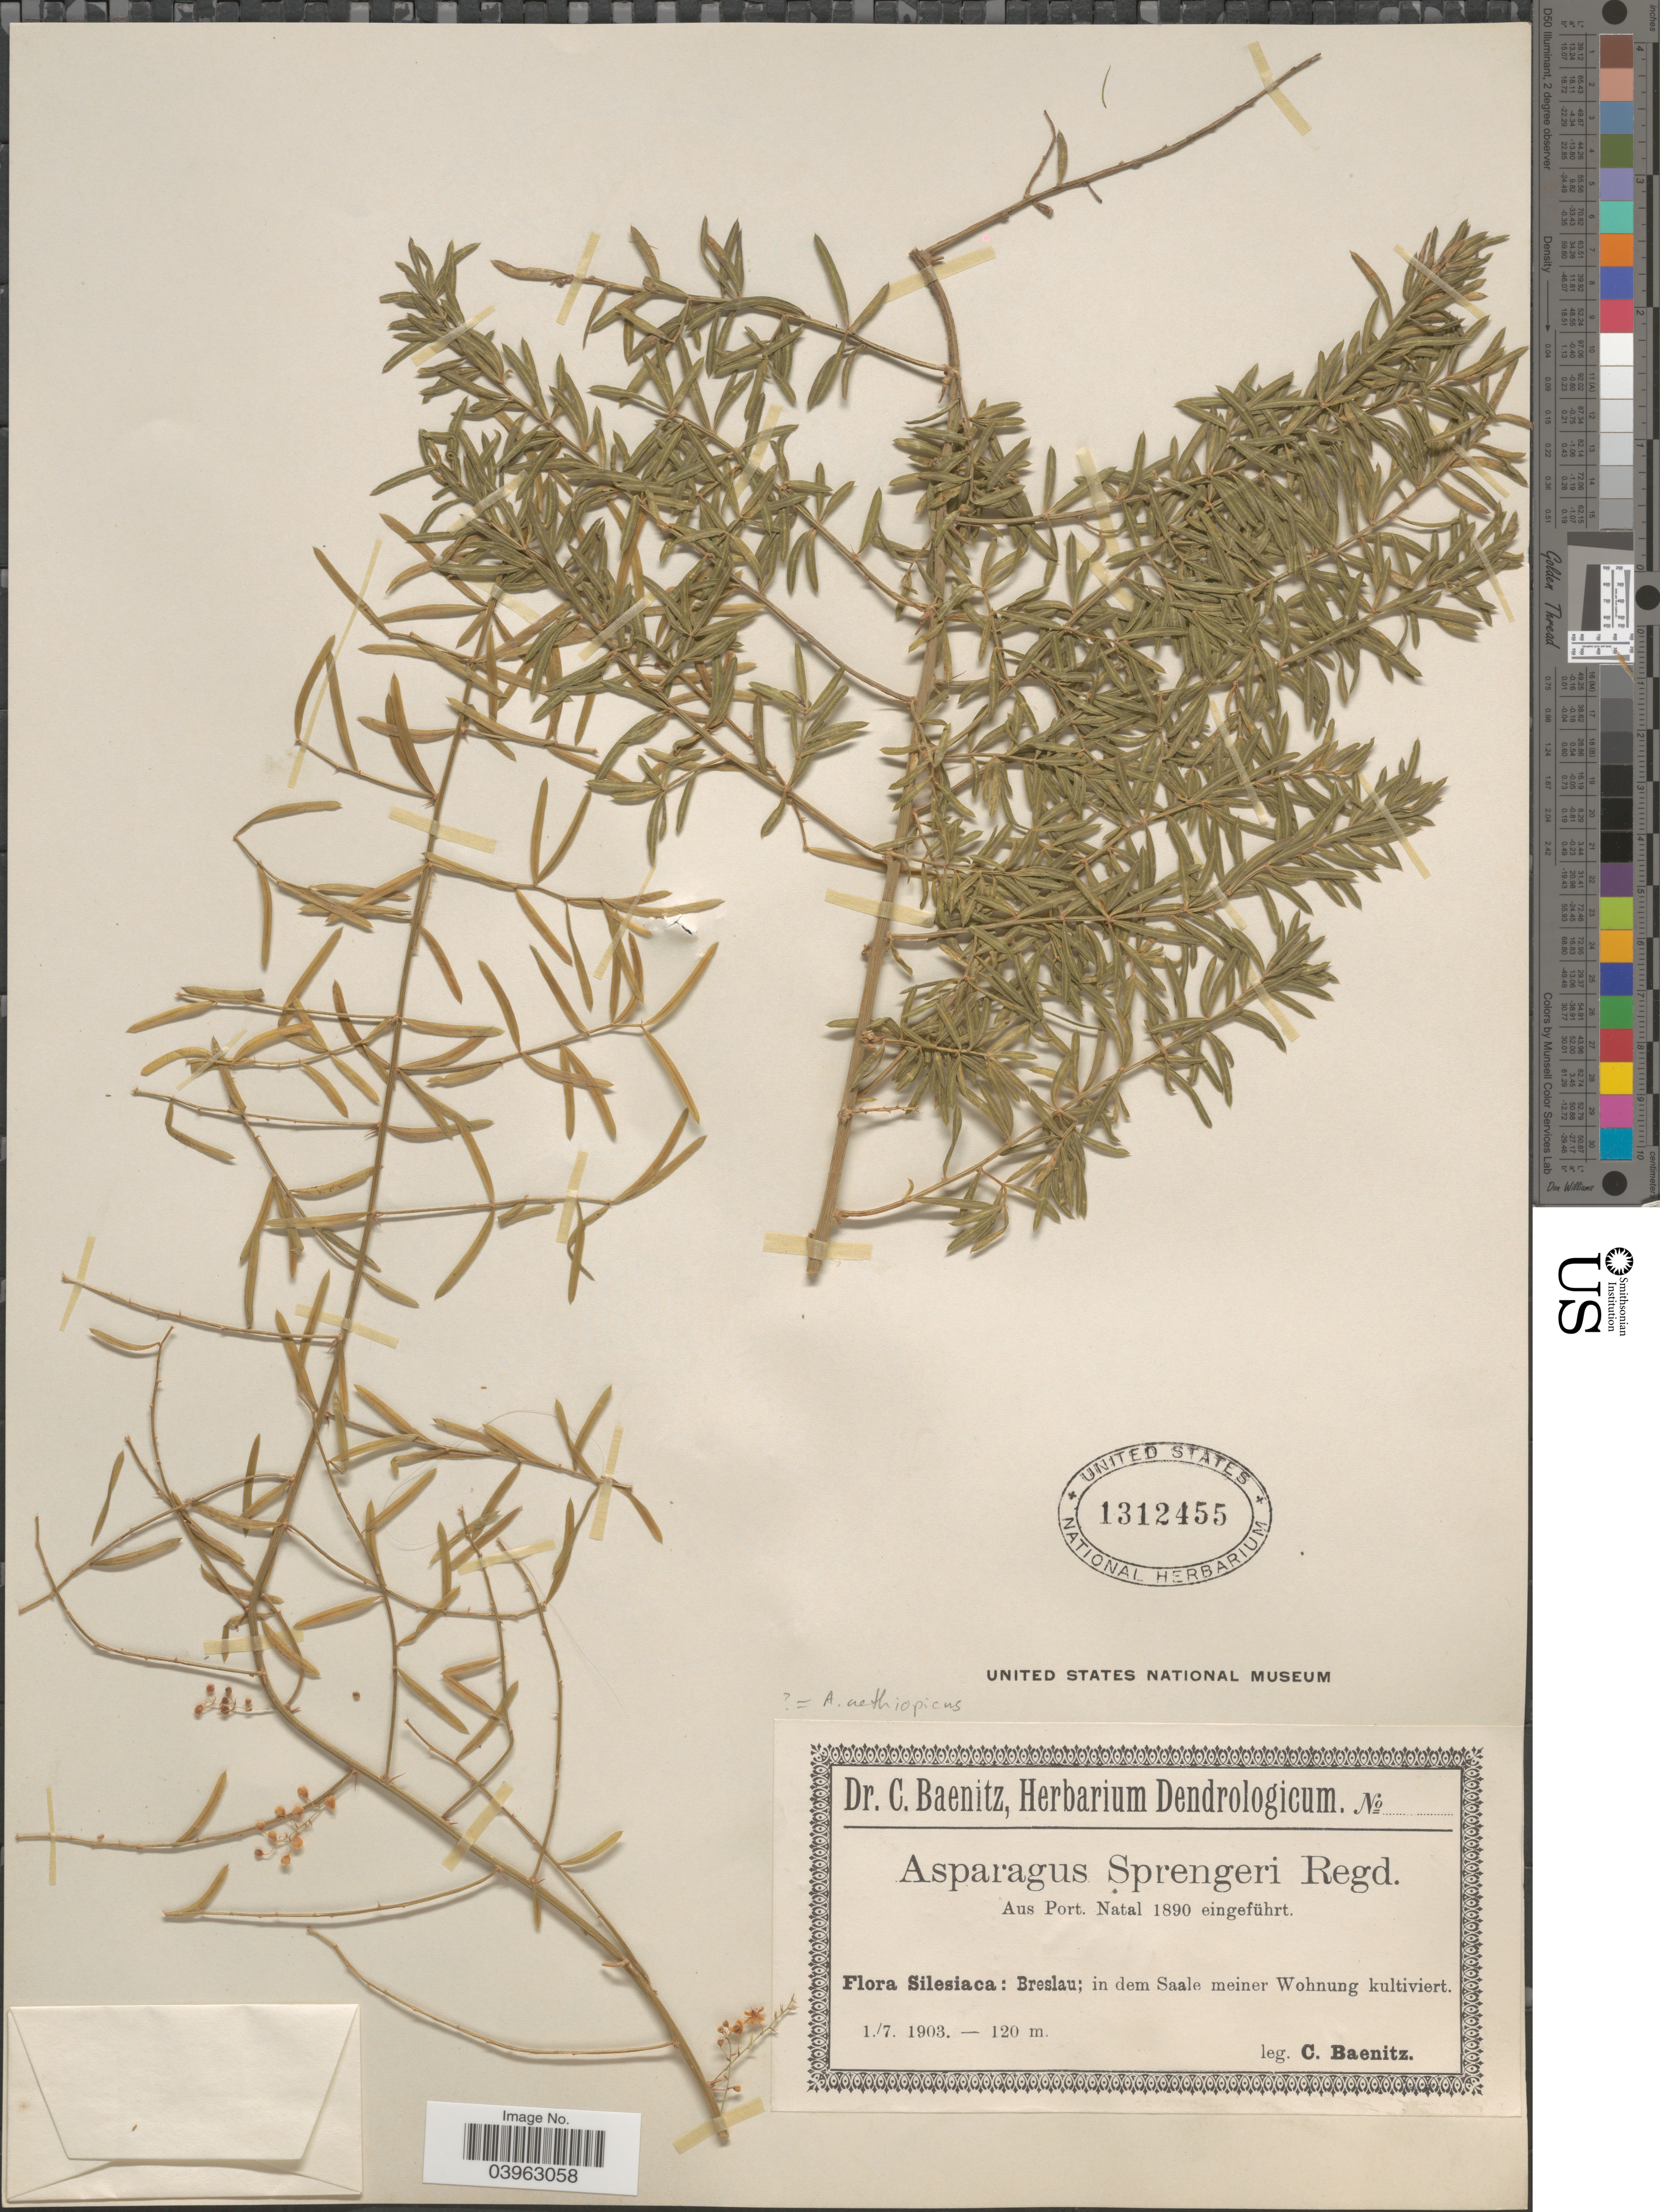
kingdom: Plantae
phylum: Tracheophyta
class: Liliopsida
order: Asparagales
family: Asparagaceae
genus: Asparagus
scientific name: Asparagus aethiopicus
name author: L.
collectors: C. G. Baenitz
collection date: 1903-07-01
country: Poland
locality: Silesiaca: Breslau; in dem Saale meiner Wohnung kultiviert.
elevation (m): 120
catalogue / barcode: US 1312455